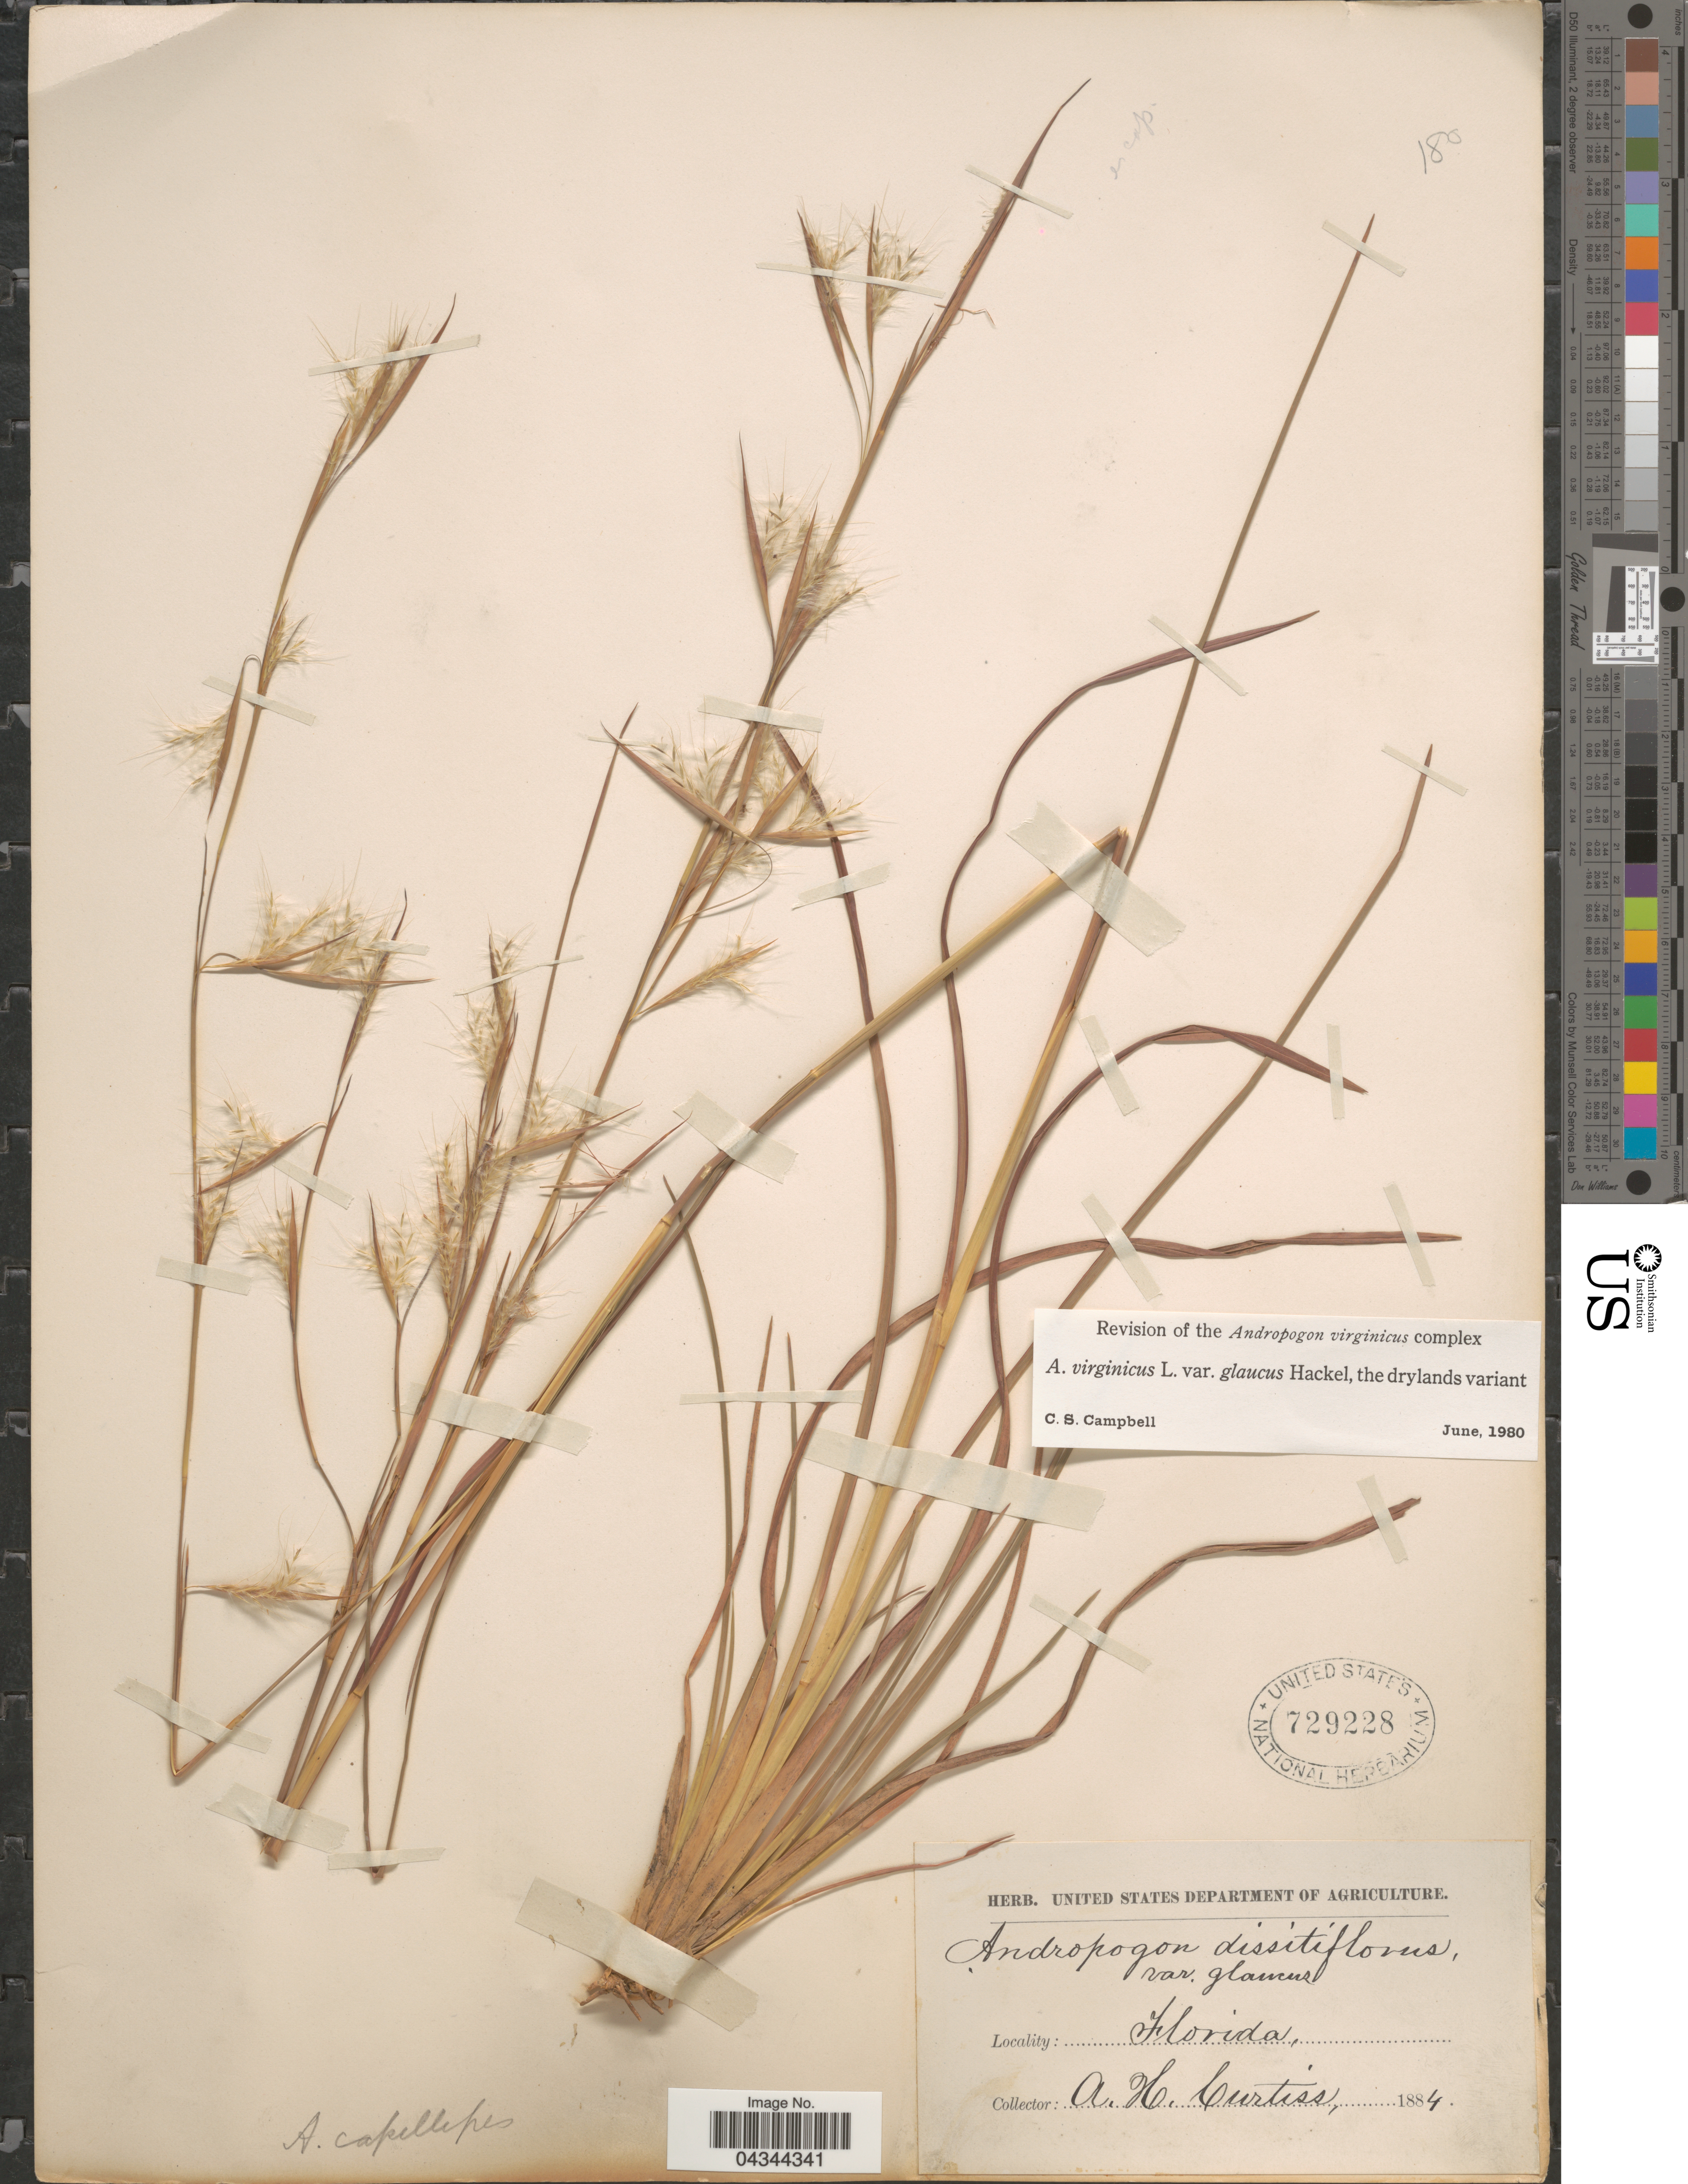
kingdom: Plantae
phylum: Tracheophyta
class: Liliopsida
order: Poales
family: Poaceae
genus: Andropogon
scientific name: Andropogon virginicus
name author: L.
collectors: A. H. Curtiss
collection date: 1884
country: United States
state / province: Florida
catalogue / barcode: US 729228